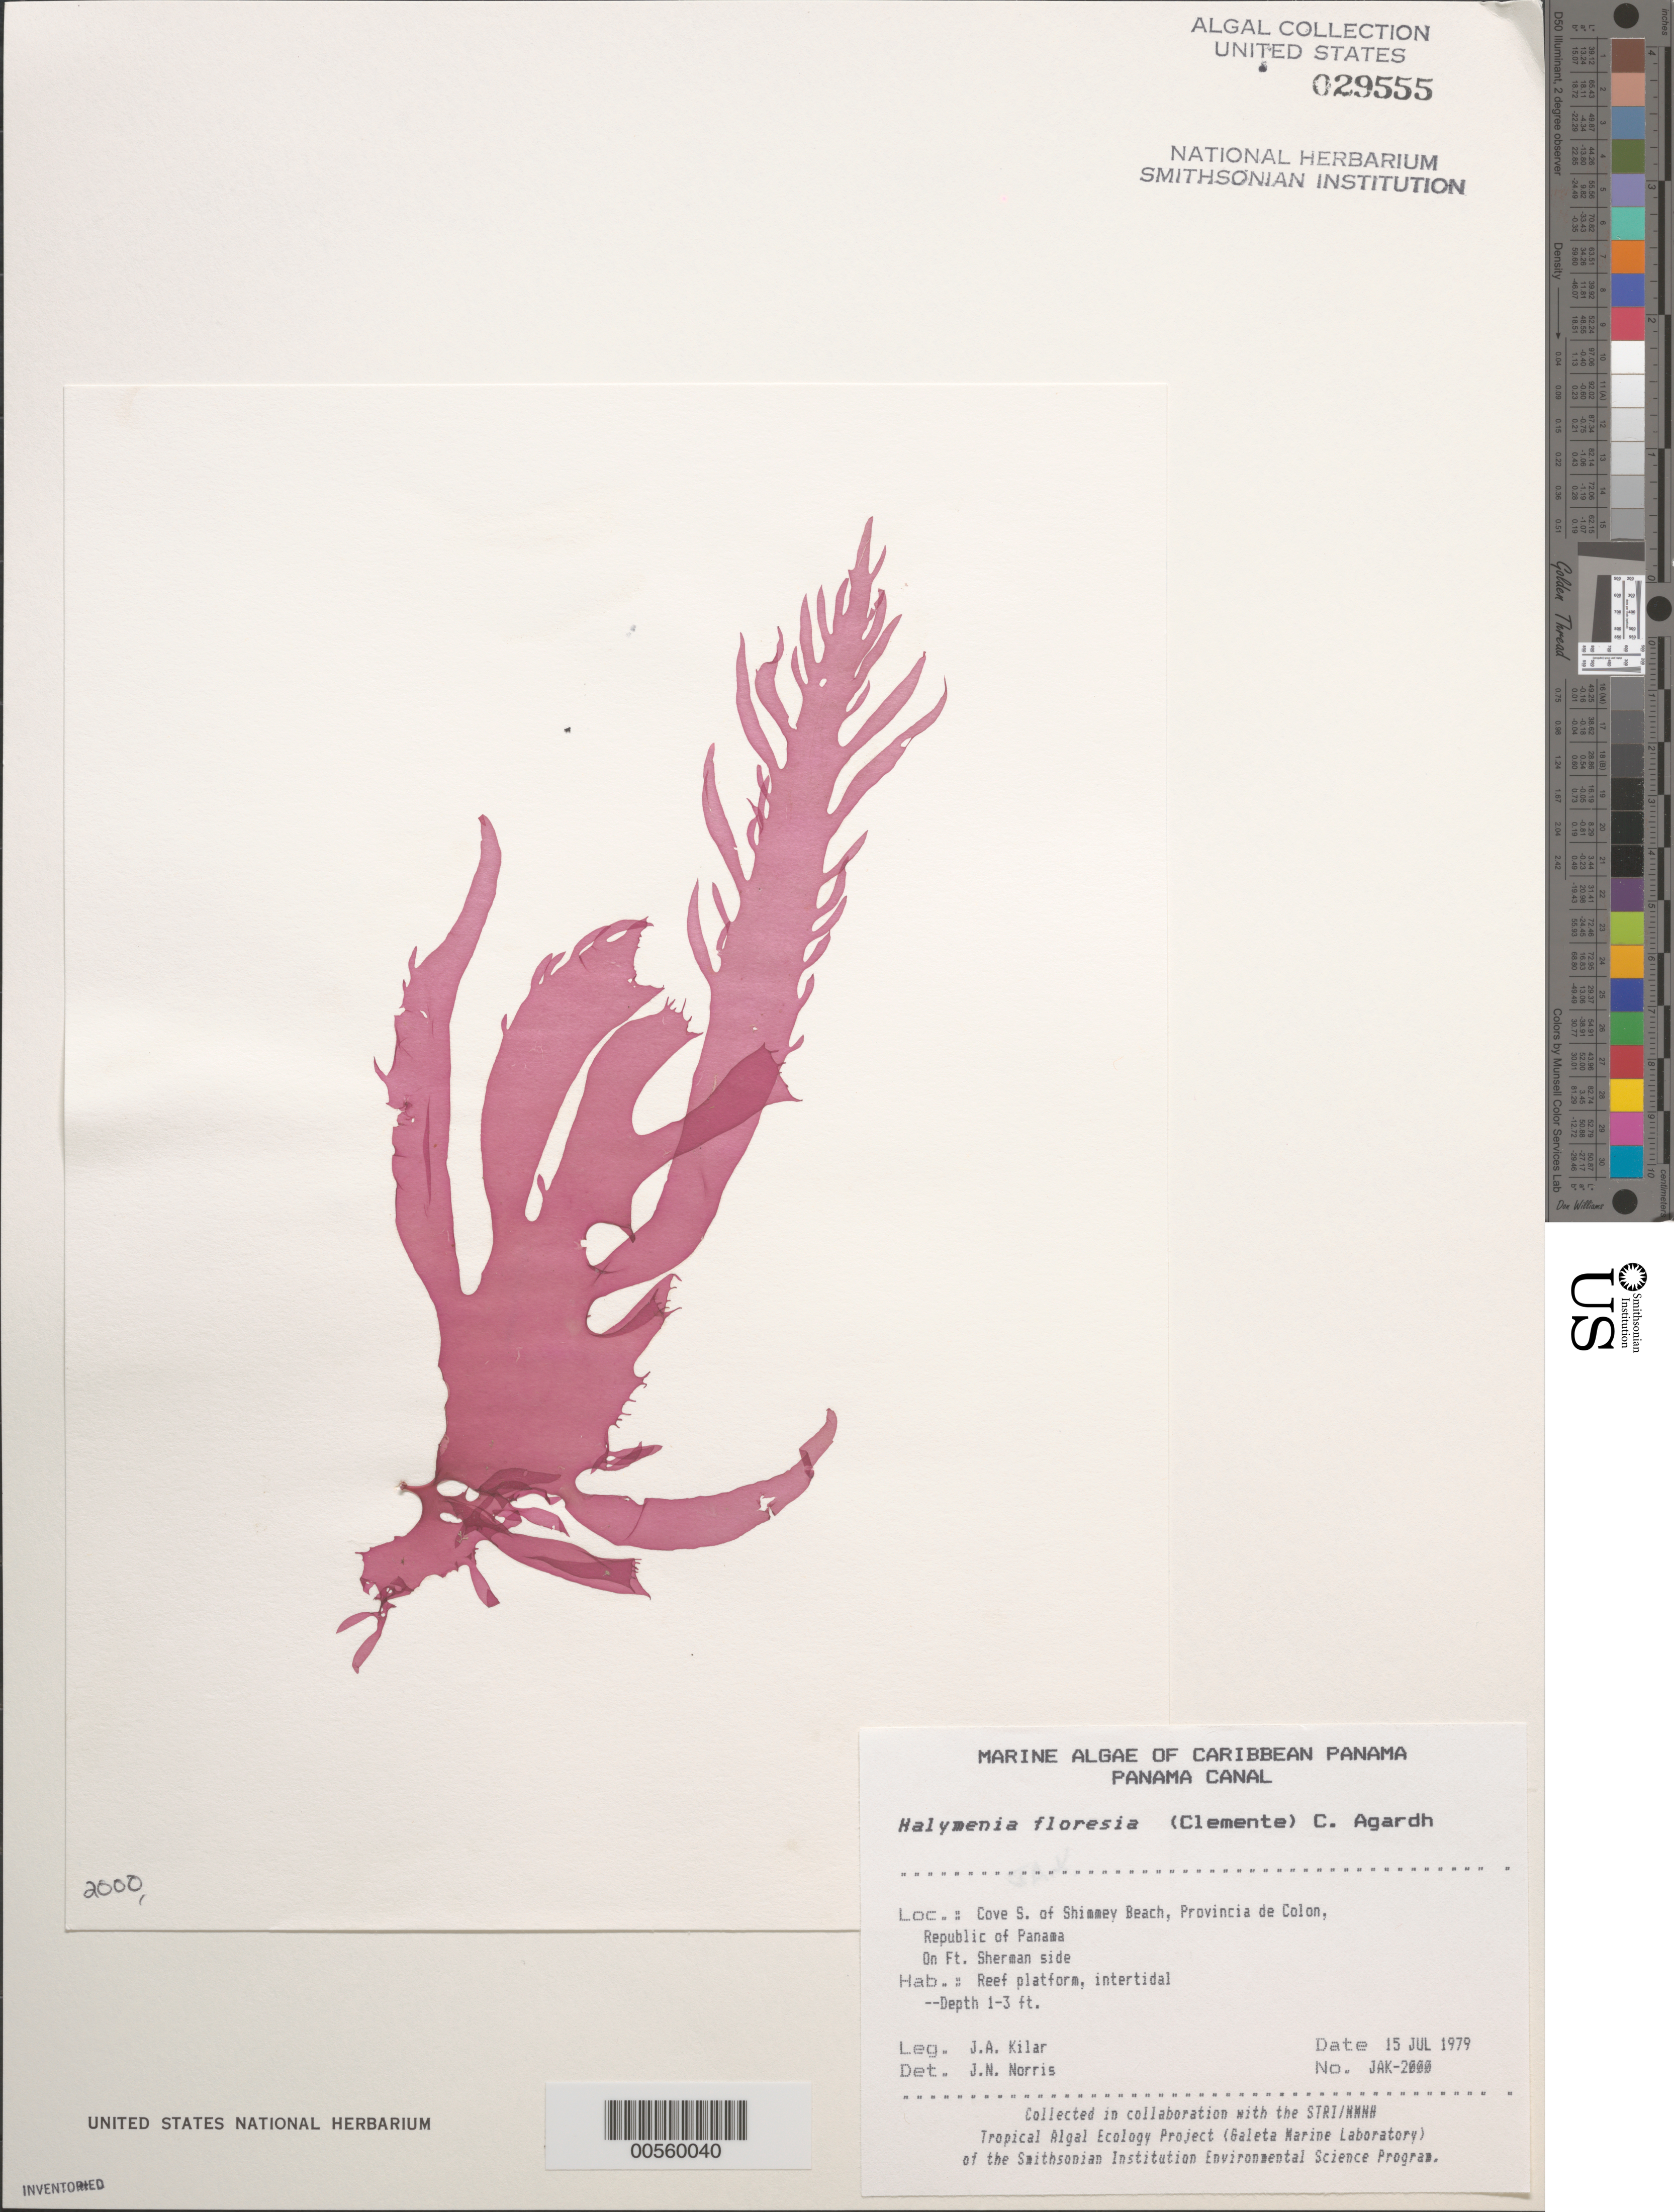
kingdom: Plantae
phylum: Rhodophyta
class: Florideophyceae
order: Halymeniales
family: Halymeniaceae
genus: Halymenia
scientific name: Halymenia floresii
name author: (Clemente) C. Agardh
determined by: Norris, James N.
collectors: J. A. Kilar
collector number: JAK-2000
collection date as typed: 15 Jul 1979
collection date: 1979-07-15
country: Panama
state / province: Colón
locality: Cove south of Shimmey Beach, Fort Sherman side, Panama Canal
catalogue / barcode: US 29555